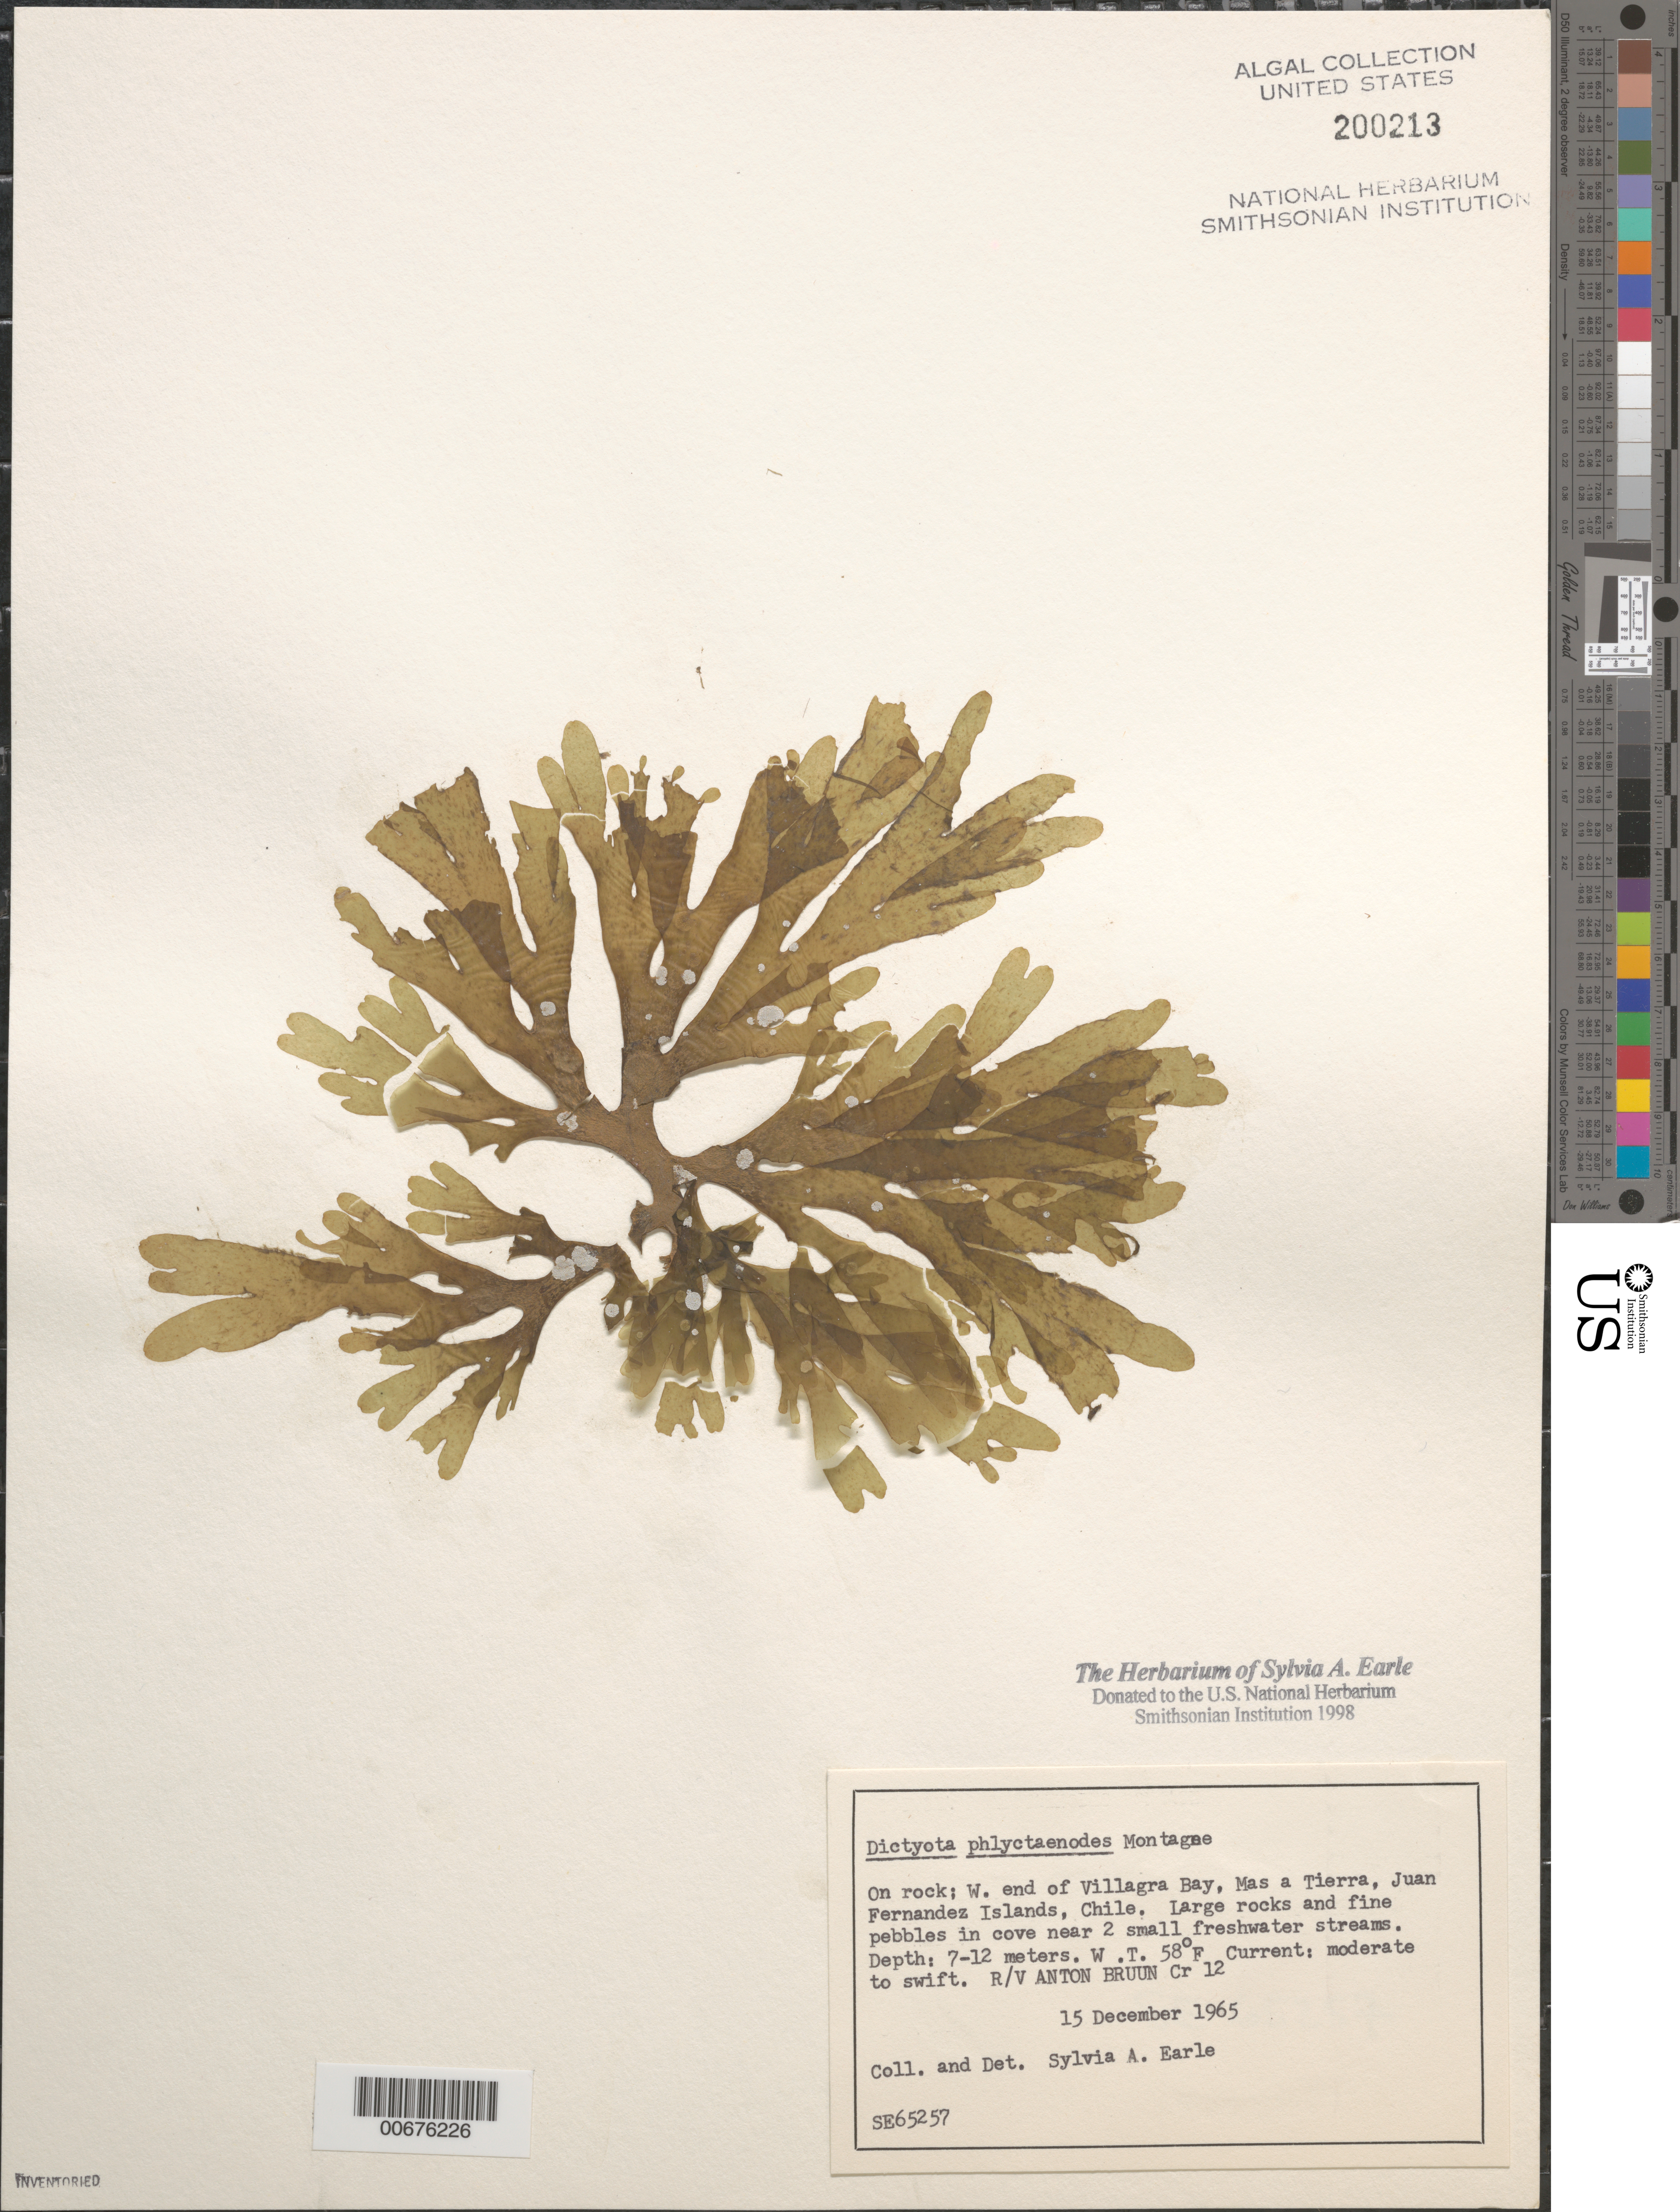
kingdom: Chromista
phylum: Ochrophyta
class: Phaeophyceae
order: Dictyotales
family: Dictyotaceae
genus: Dictyota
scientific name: Dictyota phlyctaenodes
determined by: Earle, S. A.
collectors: S. A. Earle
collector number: SE 65257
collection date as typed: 15 Dec 1965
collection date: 1965-12-15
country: Chile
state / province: Valparaíso (V)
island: Isla Más a Tierra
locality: Villagra Bay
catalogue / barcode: US 200213